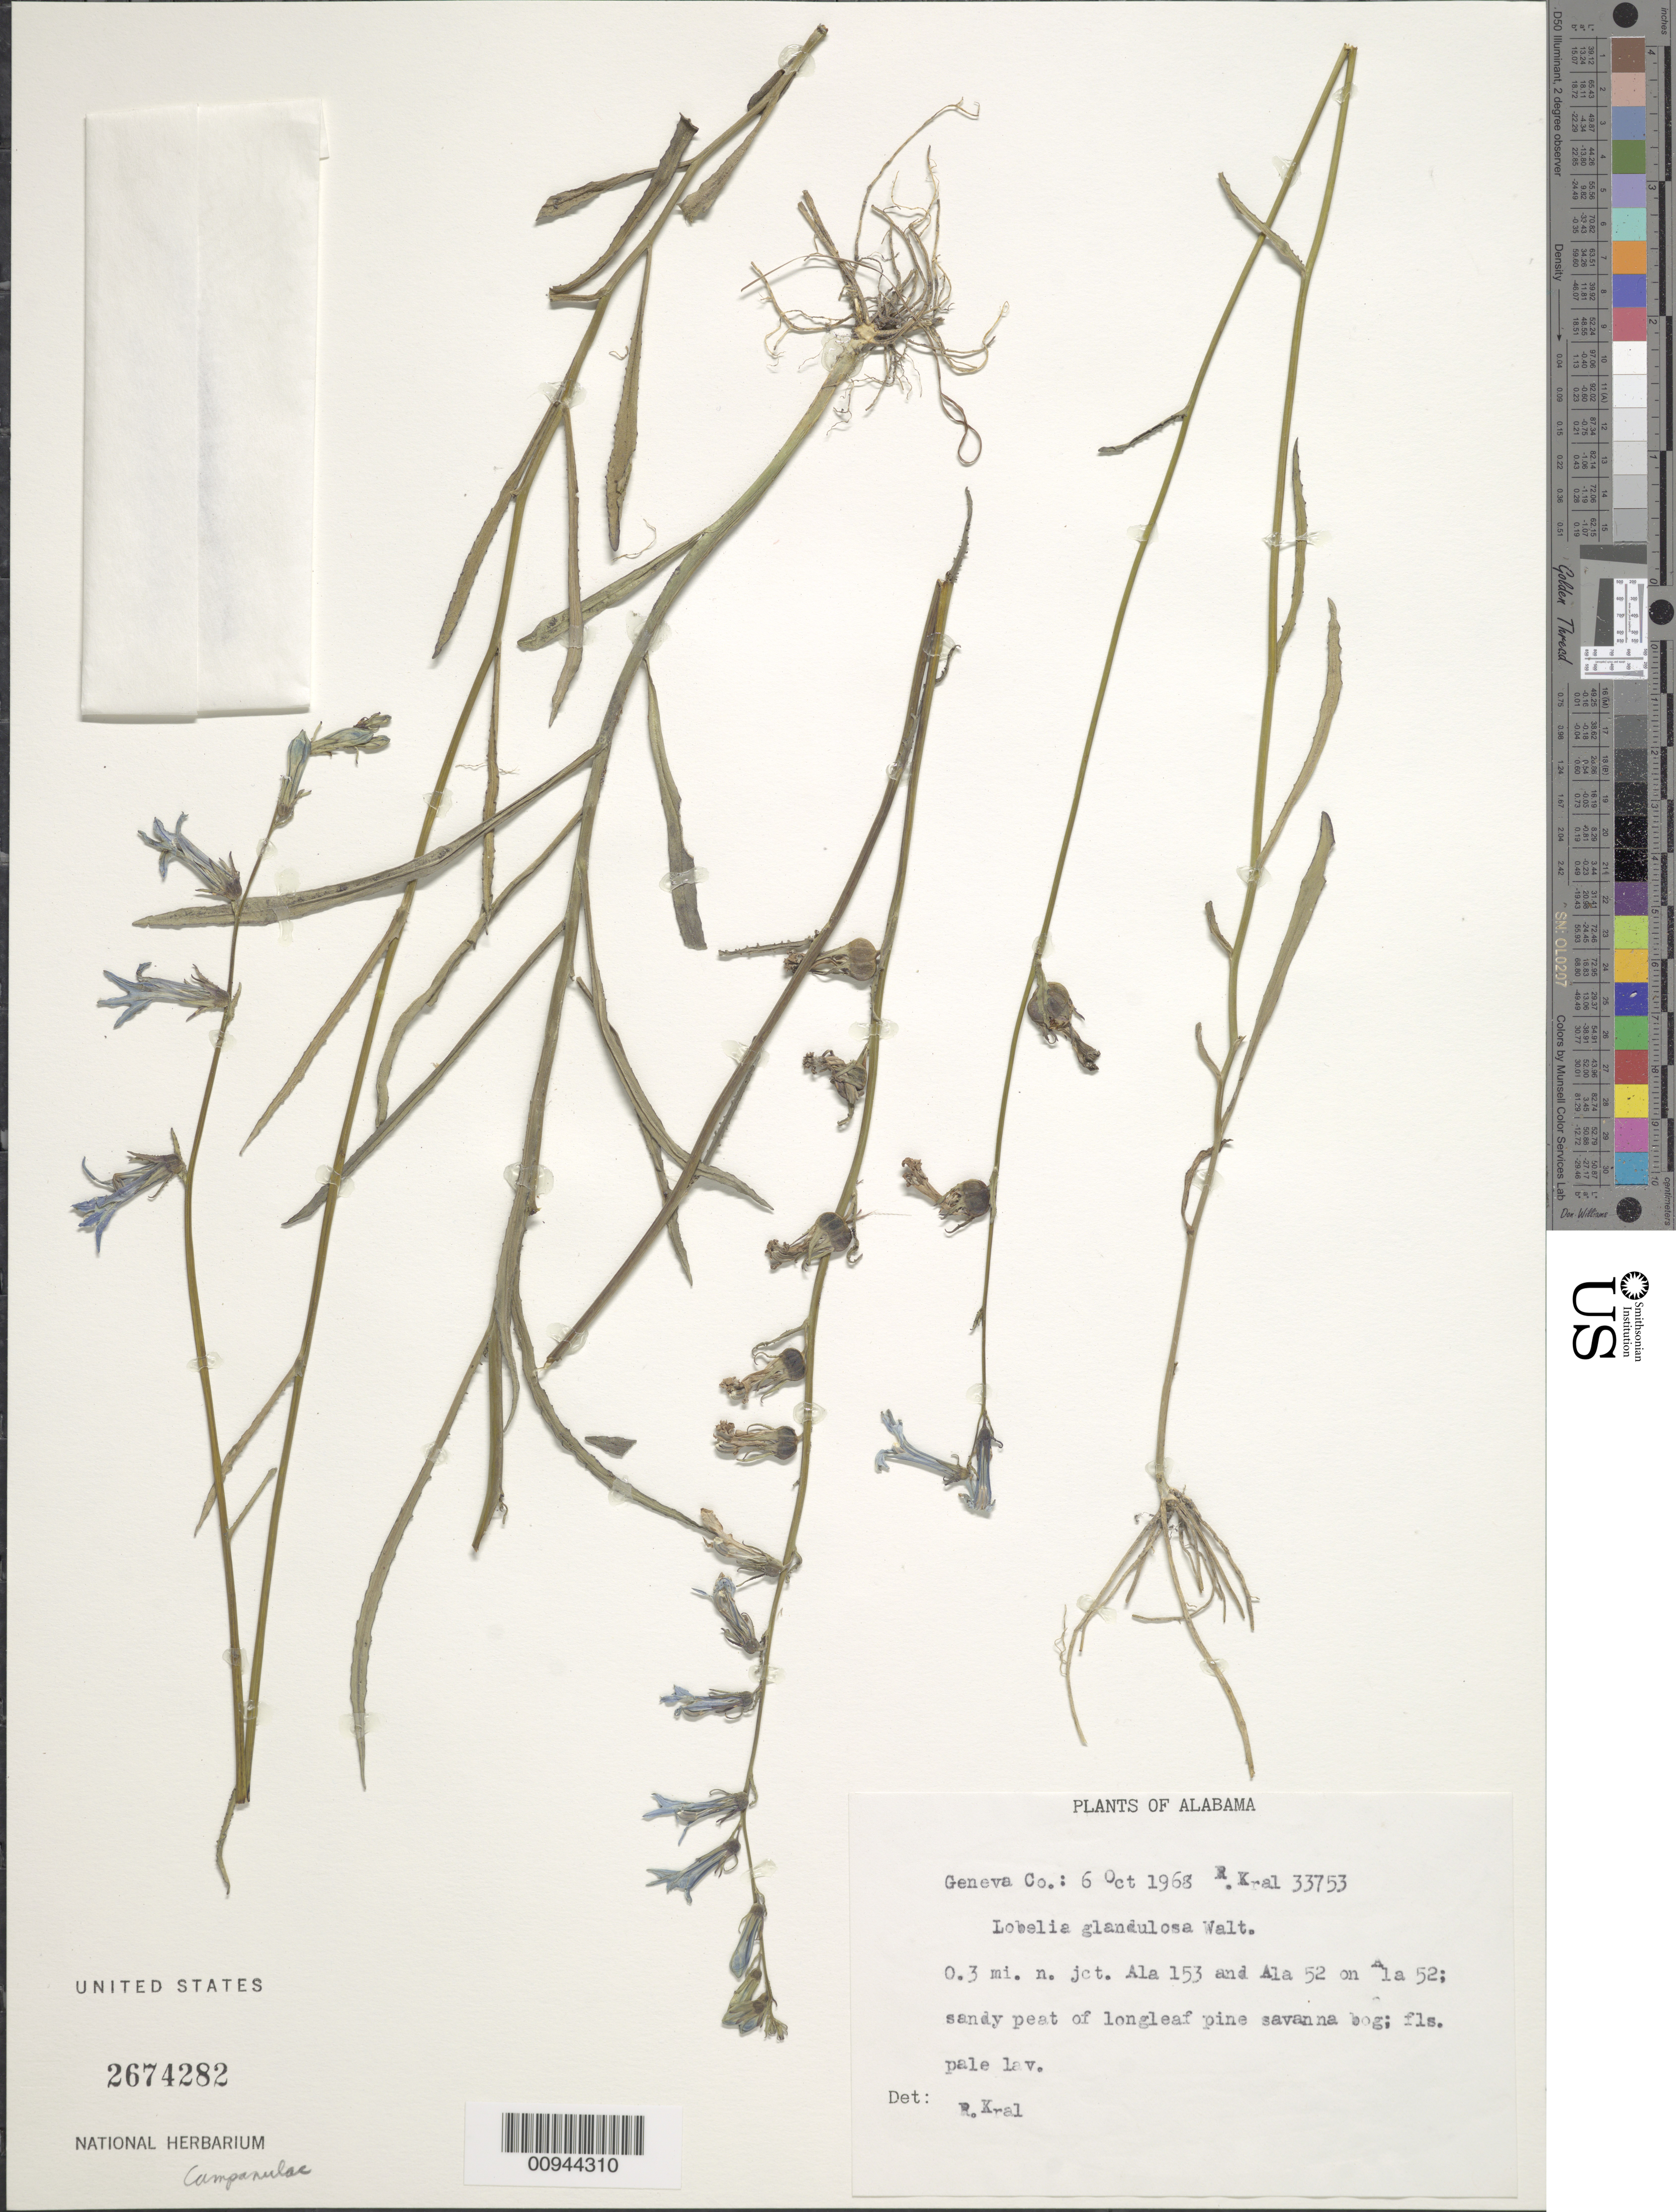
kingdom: Plantae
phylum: Tracheophyta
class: Magnoliopsida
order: Asterales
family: Campanulaceae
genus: Lobelia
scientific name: Lobelia glandulosa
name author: Walter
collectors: R. Kral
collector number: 33753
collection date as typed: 6 Oct 1968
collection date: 1968-10-06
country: United States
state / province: Alabama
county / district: Escambia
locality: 0.3 mi. n. jct. Ala. 153 and Ala. 52 on Ala. 52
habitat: sandy peat of longleaf pine savannah bog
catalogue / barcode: US 2674282